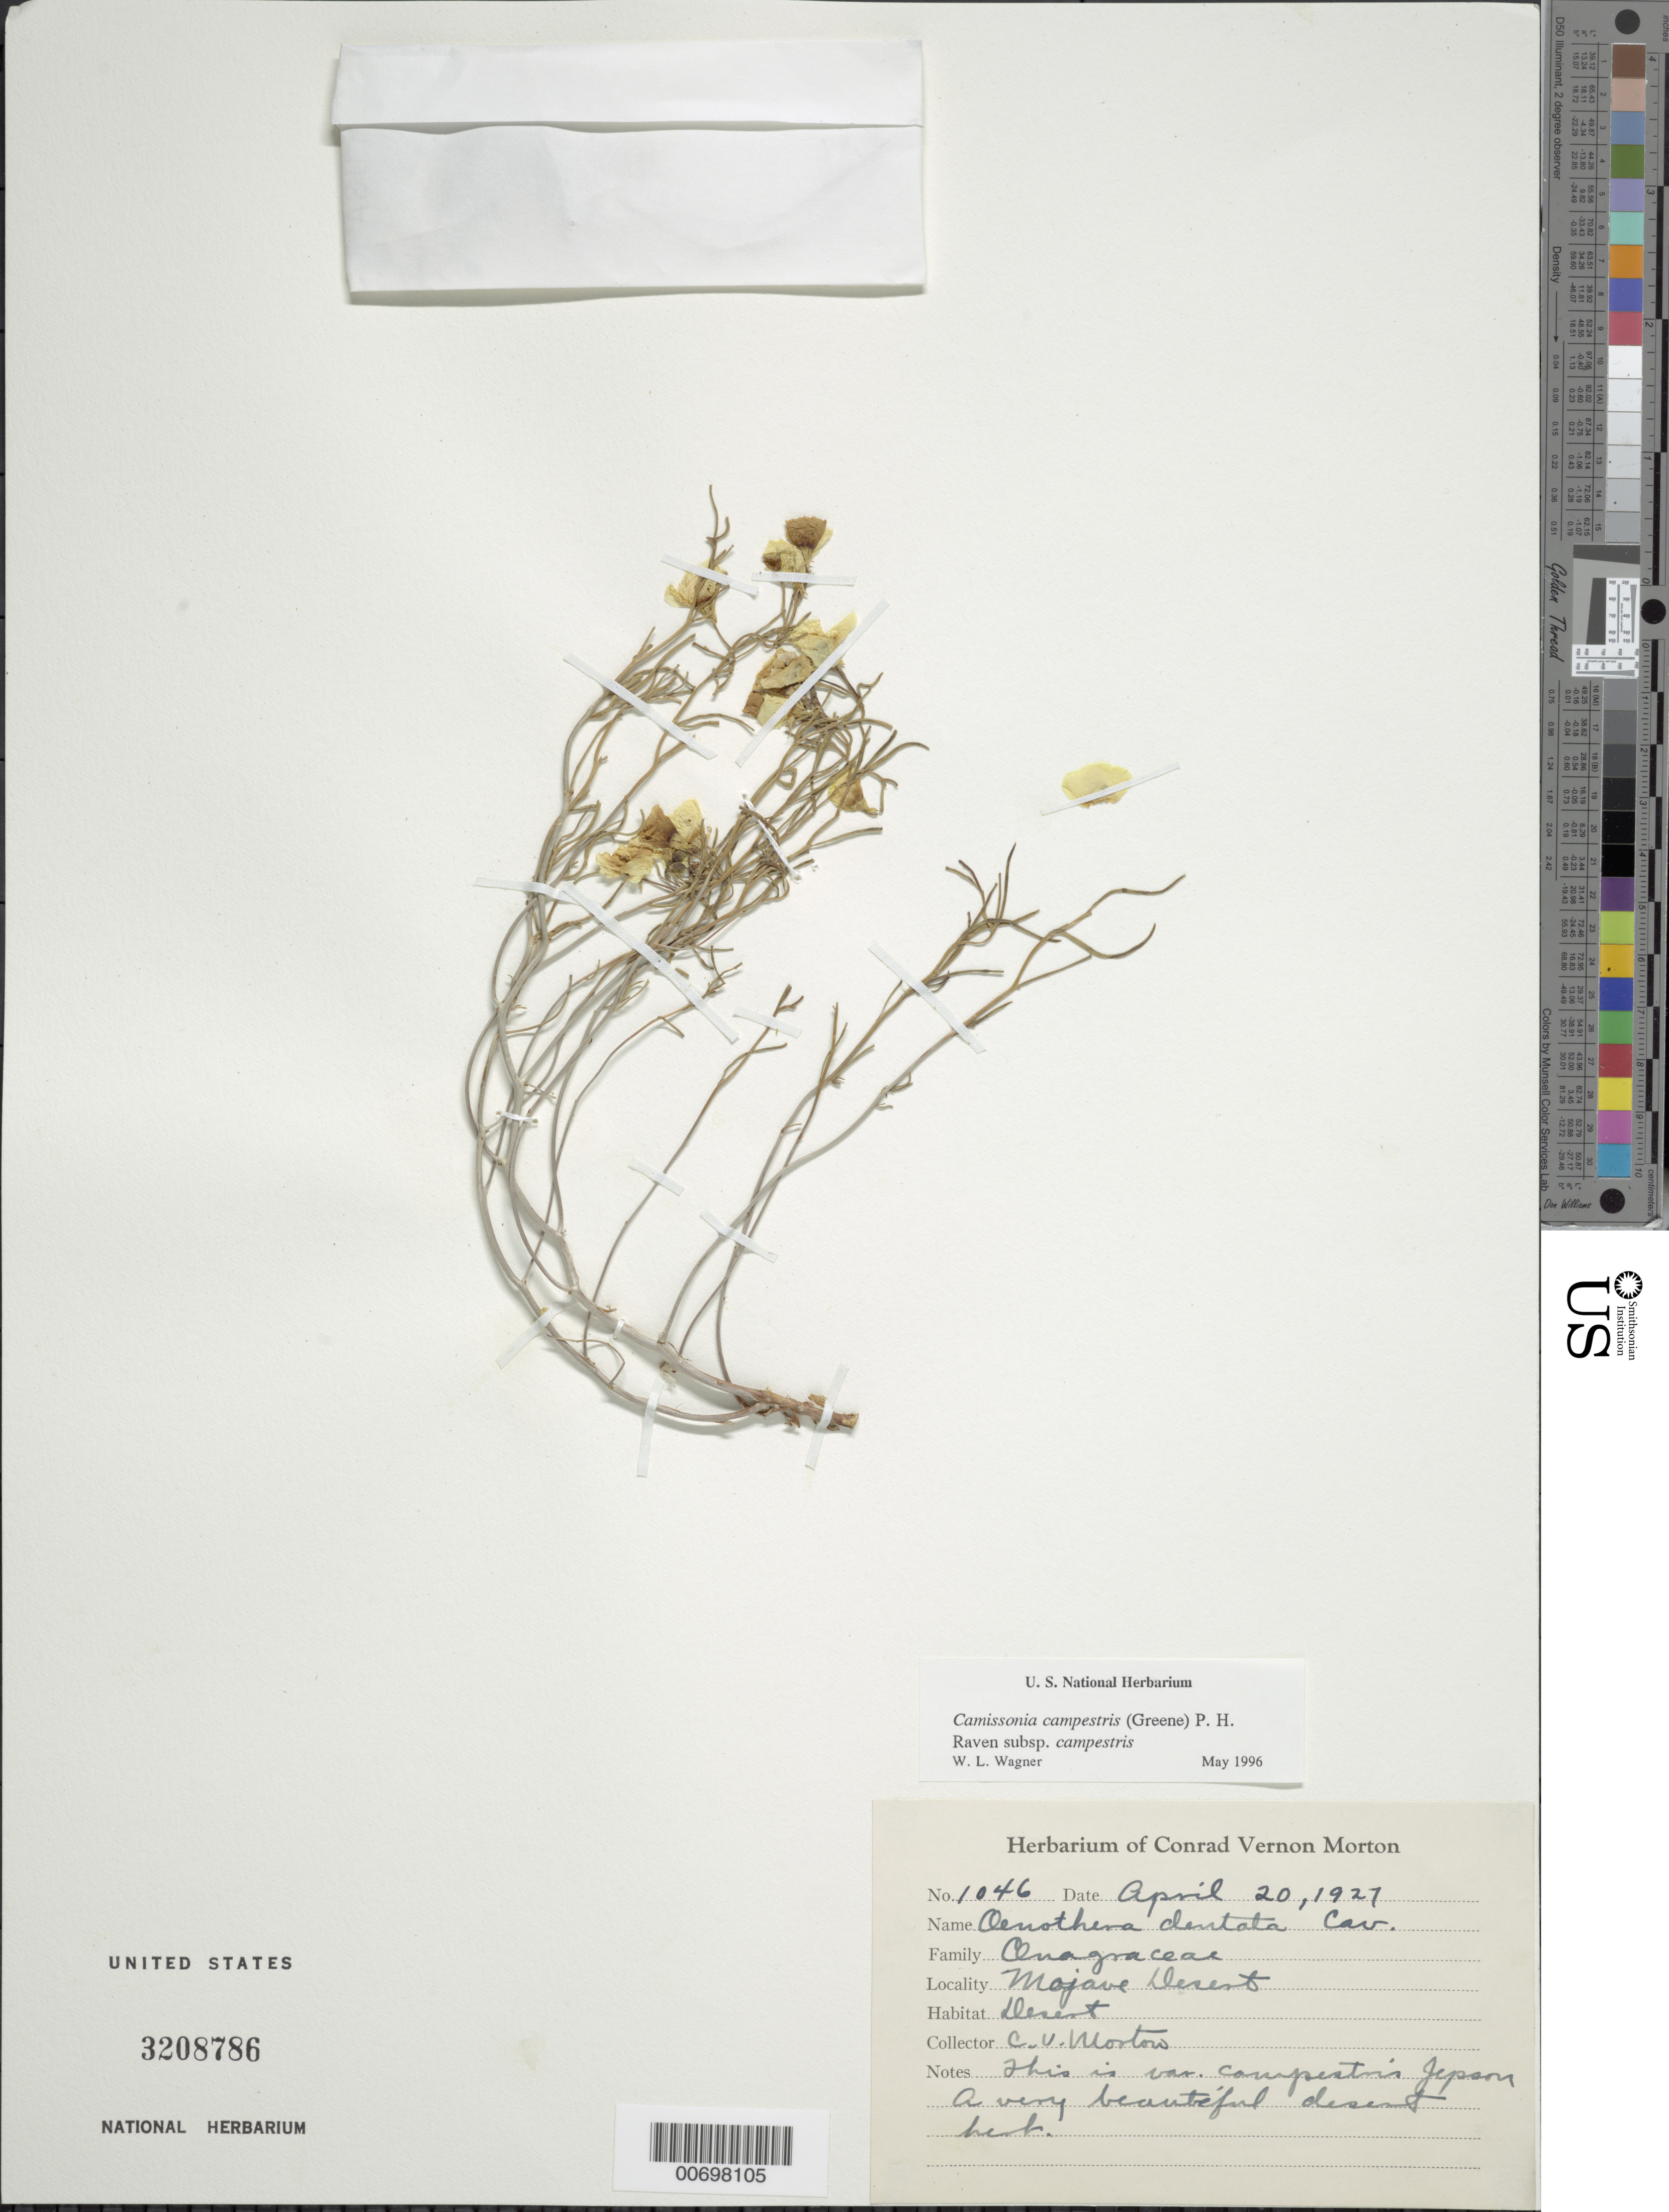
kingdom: Plantae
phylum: Tracheophyta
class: Magnoliopsida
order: Myrtales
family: Onagraceae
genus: Camissonia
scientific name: Camissonia campestris subsp. campestris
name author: (Greene) P.H. Raven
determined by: Wagner, W. L., (BOT), Smithsonian Institution - National Museum of Natural History (UNITED STATES)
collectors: C. V. Morton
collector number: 1046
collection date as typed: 20 Apr 1927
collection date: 1927-04-20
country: United States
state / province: California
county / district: San Bernardino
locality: Mojave Desert.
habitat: Desert.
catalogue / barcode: US 3208786